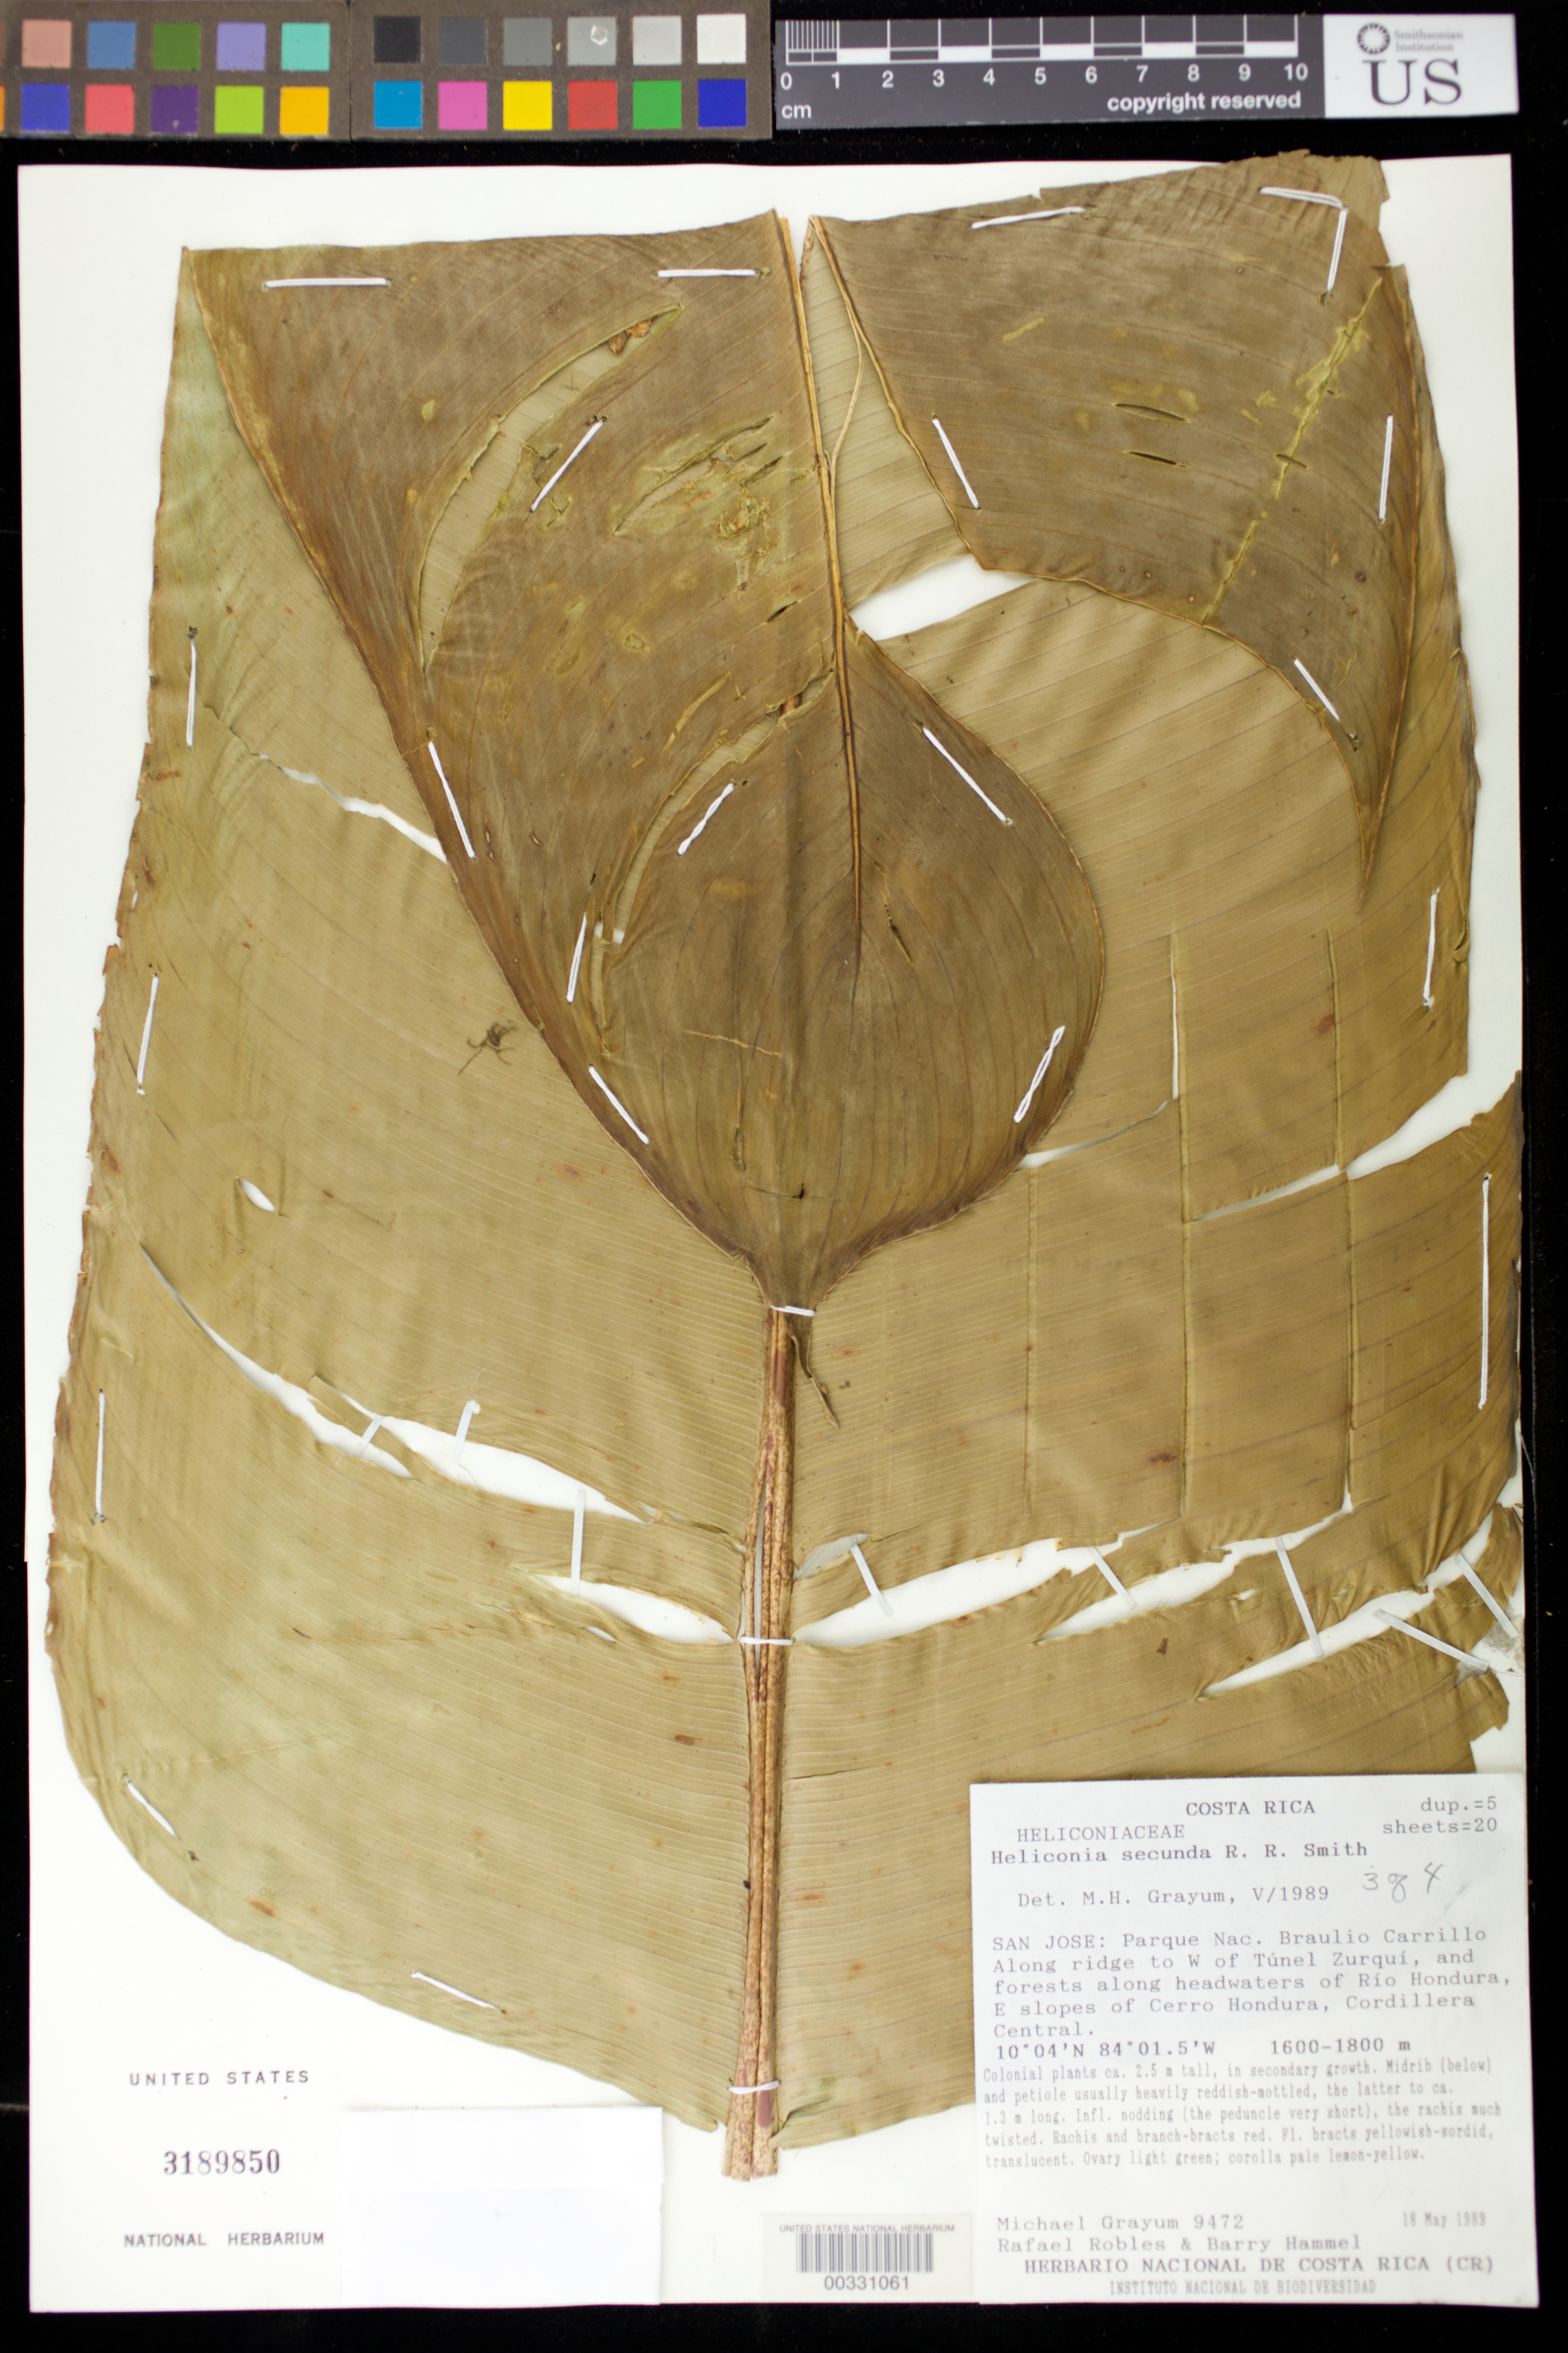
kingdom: Plantae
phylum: Tracheophyta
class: Liliopsida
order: Zingiberales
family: Heliconiaceae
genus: Heliconia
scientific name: Heliconia secunda var. secunda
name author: R.R. Sm.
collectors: M. H. Grayum, R. Robles & B. Hammel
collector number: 9472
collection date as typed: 18 May 1989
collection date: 1989-05-18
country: Costa Rica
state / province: San José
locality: Parque nac. braulio carrillo, along ridge to w of tunel zurqui, and forests along headwaters of rio hondura, ...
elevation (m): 1600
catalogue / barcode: US 3189850